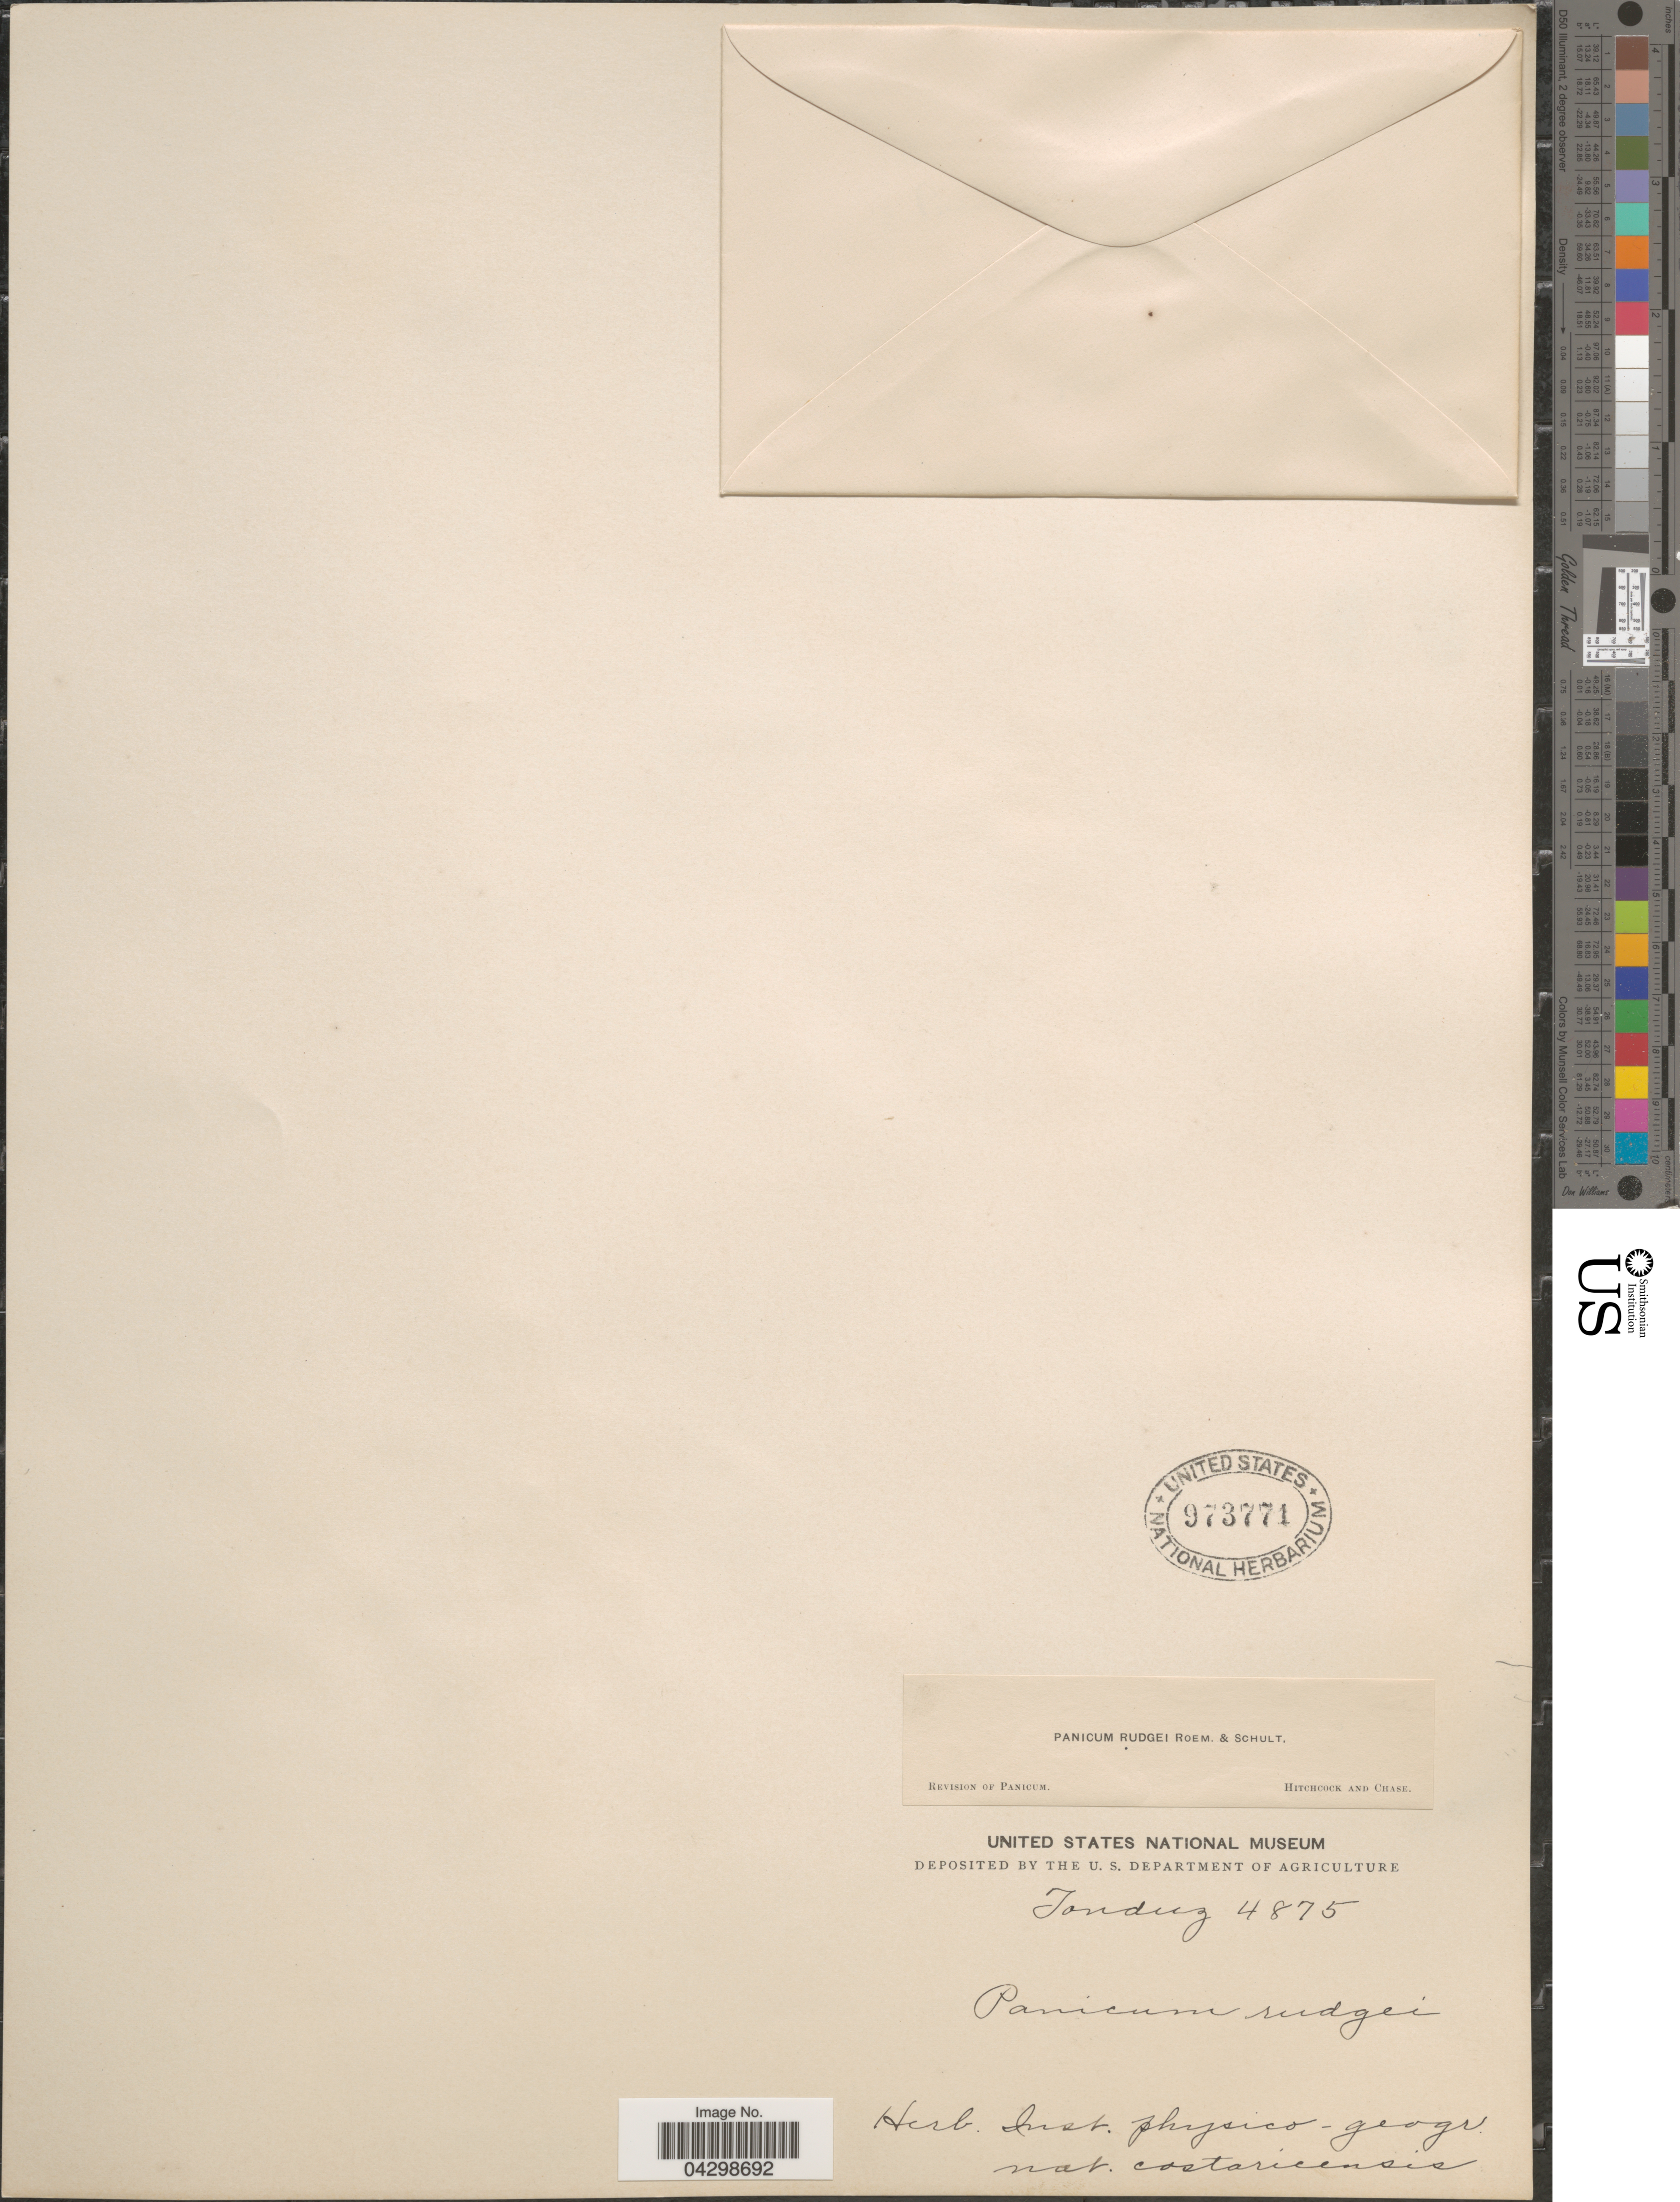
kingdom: Plantae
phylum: Tracheophyta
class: Liliopsida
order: Poales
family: Poaceae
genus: Panicum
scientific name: Panicum rudgei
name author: Roem. & Schult.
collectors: Tonduz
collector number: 4875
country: Costa Rica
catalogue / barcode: US 973771